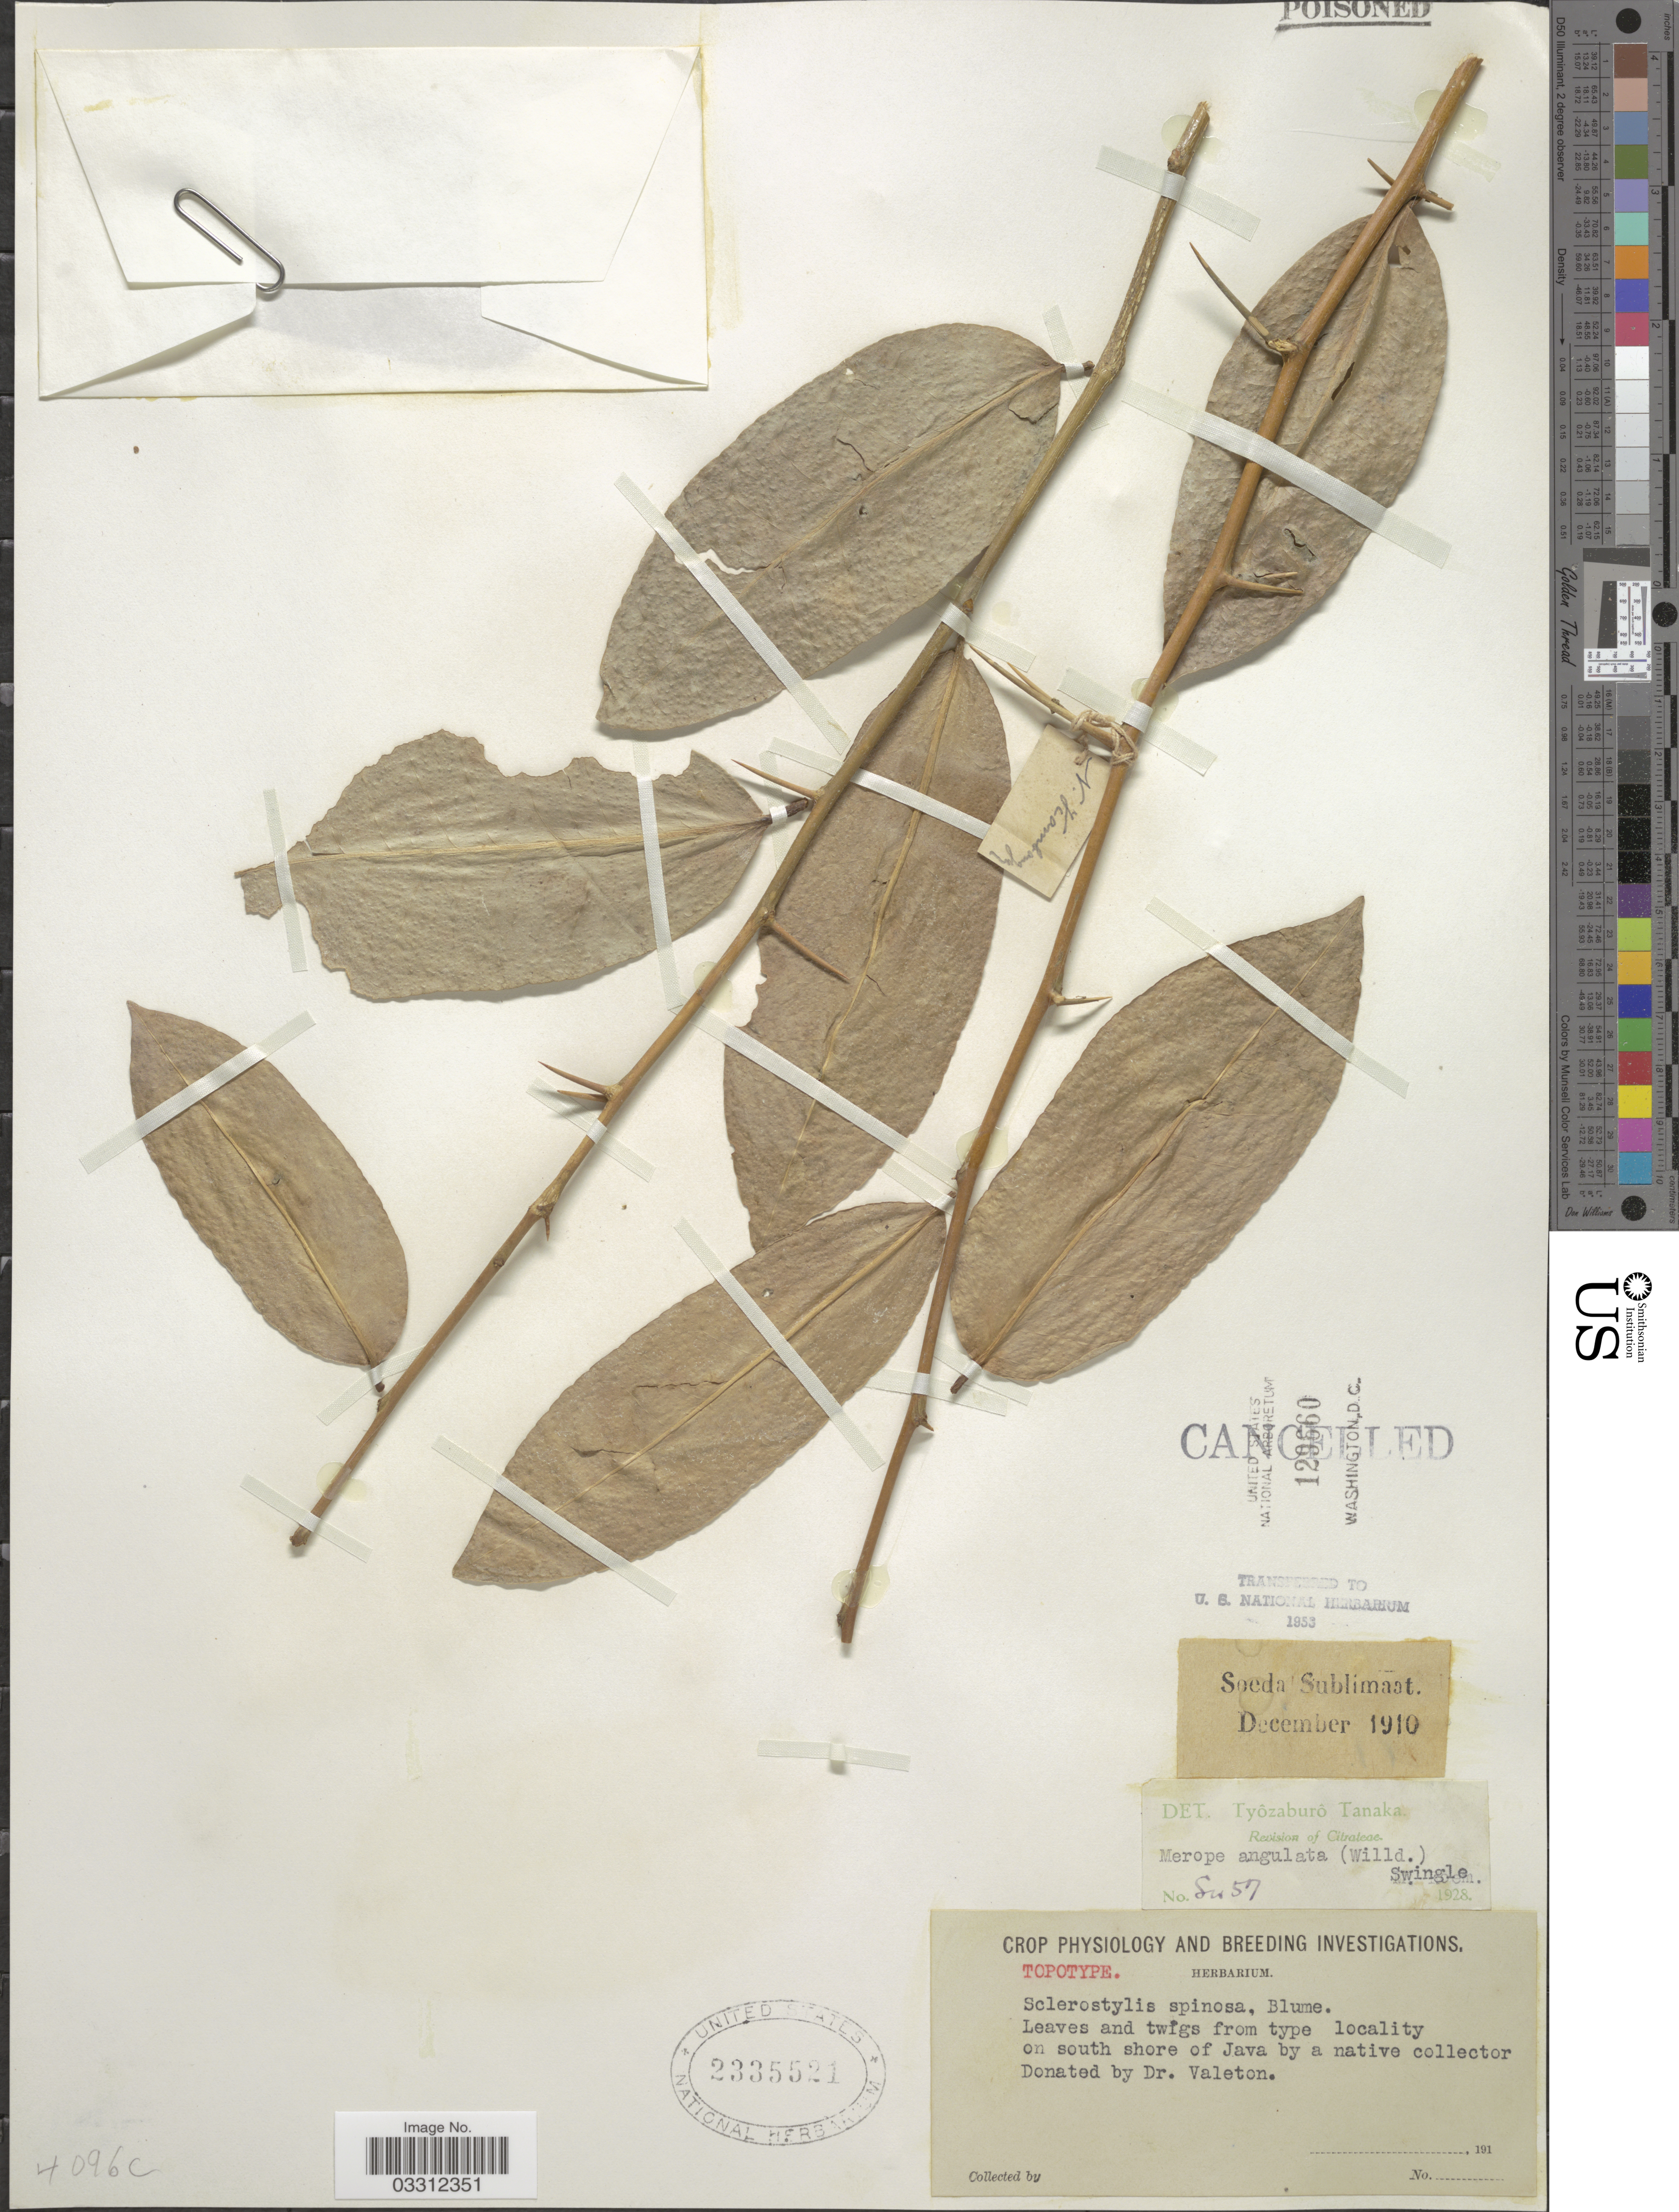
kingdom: Plantae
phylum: Tracheophyta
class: Magnoliopsida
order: Sapindales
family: Rutaceae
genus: Merope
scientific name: Merope angulata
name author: Swingle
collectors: Native collector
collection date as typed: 191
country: Indonesia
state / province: Java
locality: On south shore of Java.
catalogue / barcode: US 2335521